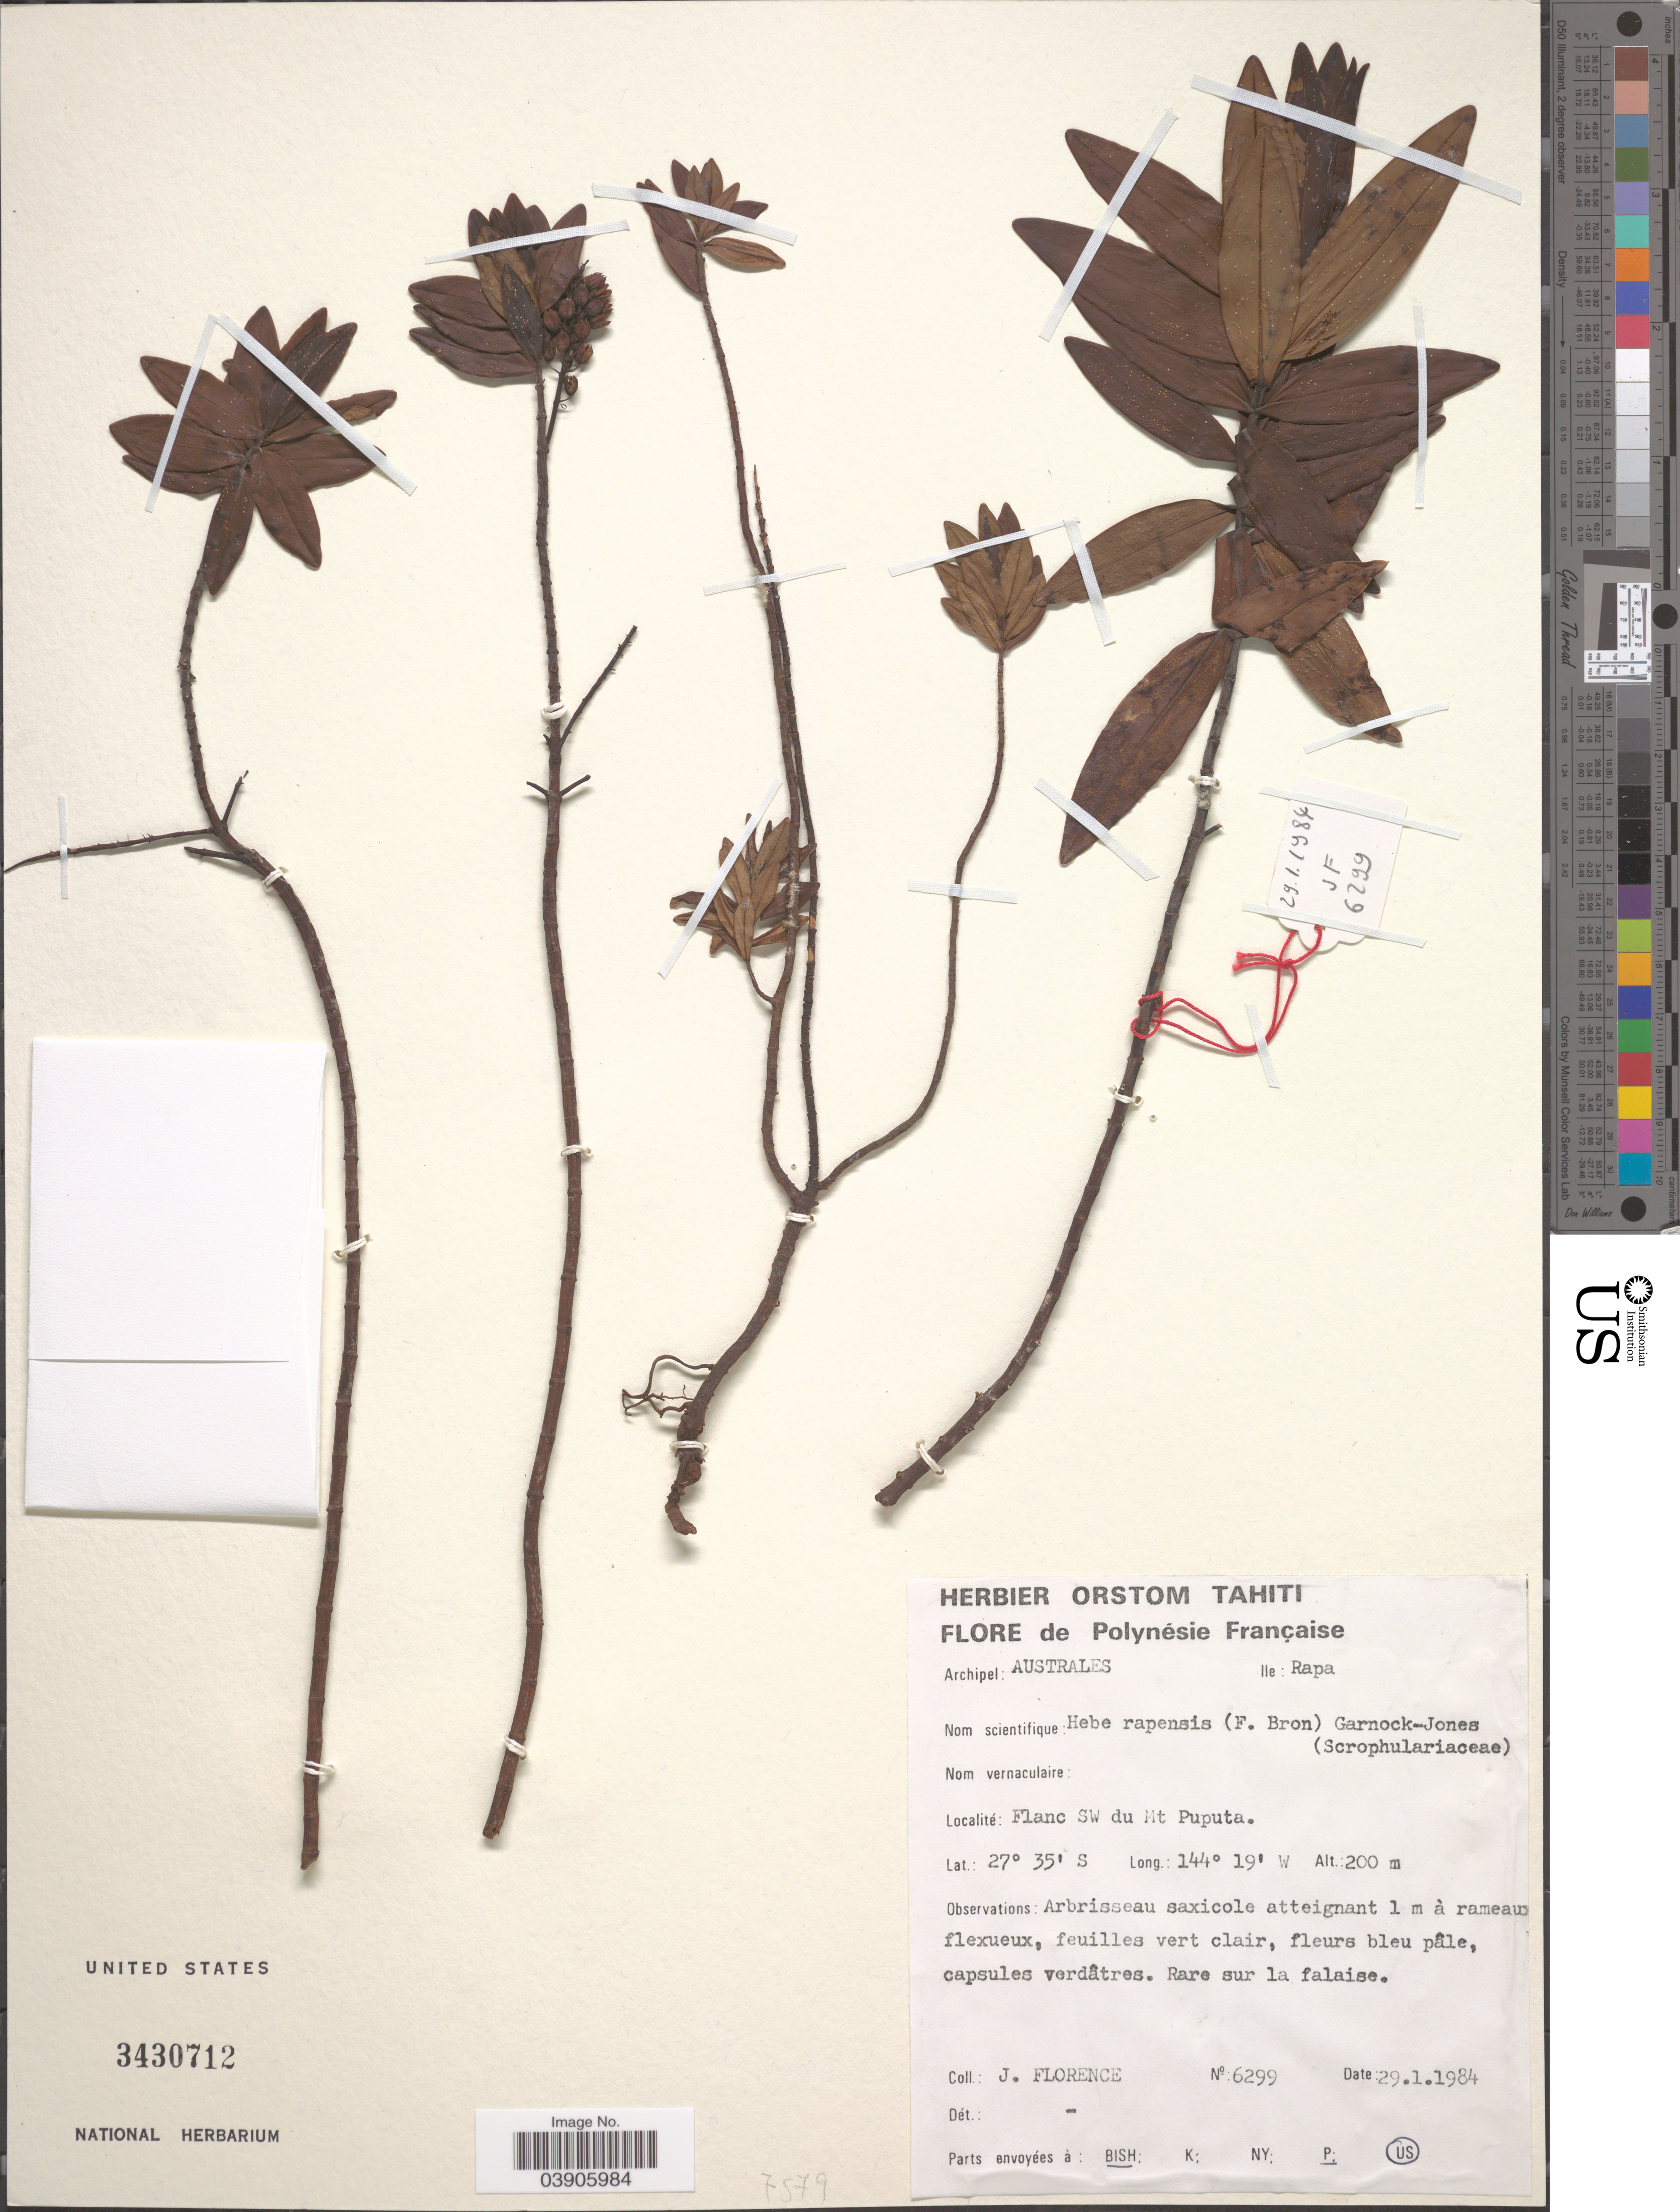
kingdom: Plantae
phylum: Tracheophyta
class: Magnoliopsida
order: Lamiales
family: Plantaginaceae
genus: Hebe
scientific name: Hebe rapensis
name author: (F. Br.) Garn.-Jones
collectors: J. Florence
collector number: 6299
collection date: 1984-01-29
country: French Polynesia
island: Rapa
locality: Archipel: Australes. Ile: Rapa. Flanc SW du Mt Puputa.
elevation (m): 200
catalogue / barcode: US 3430712